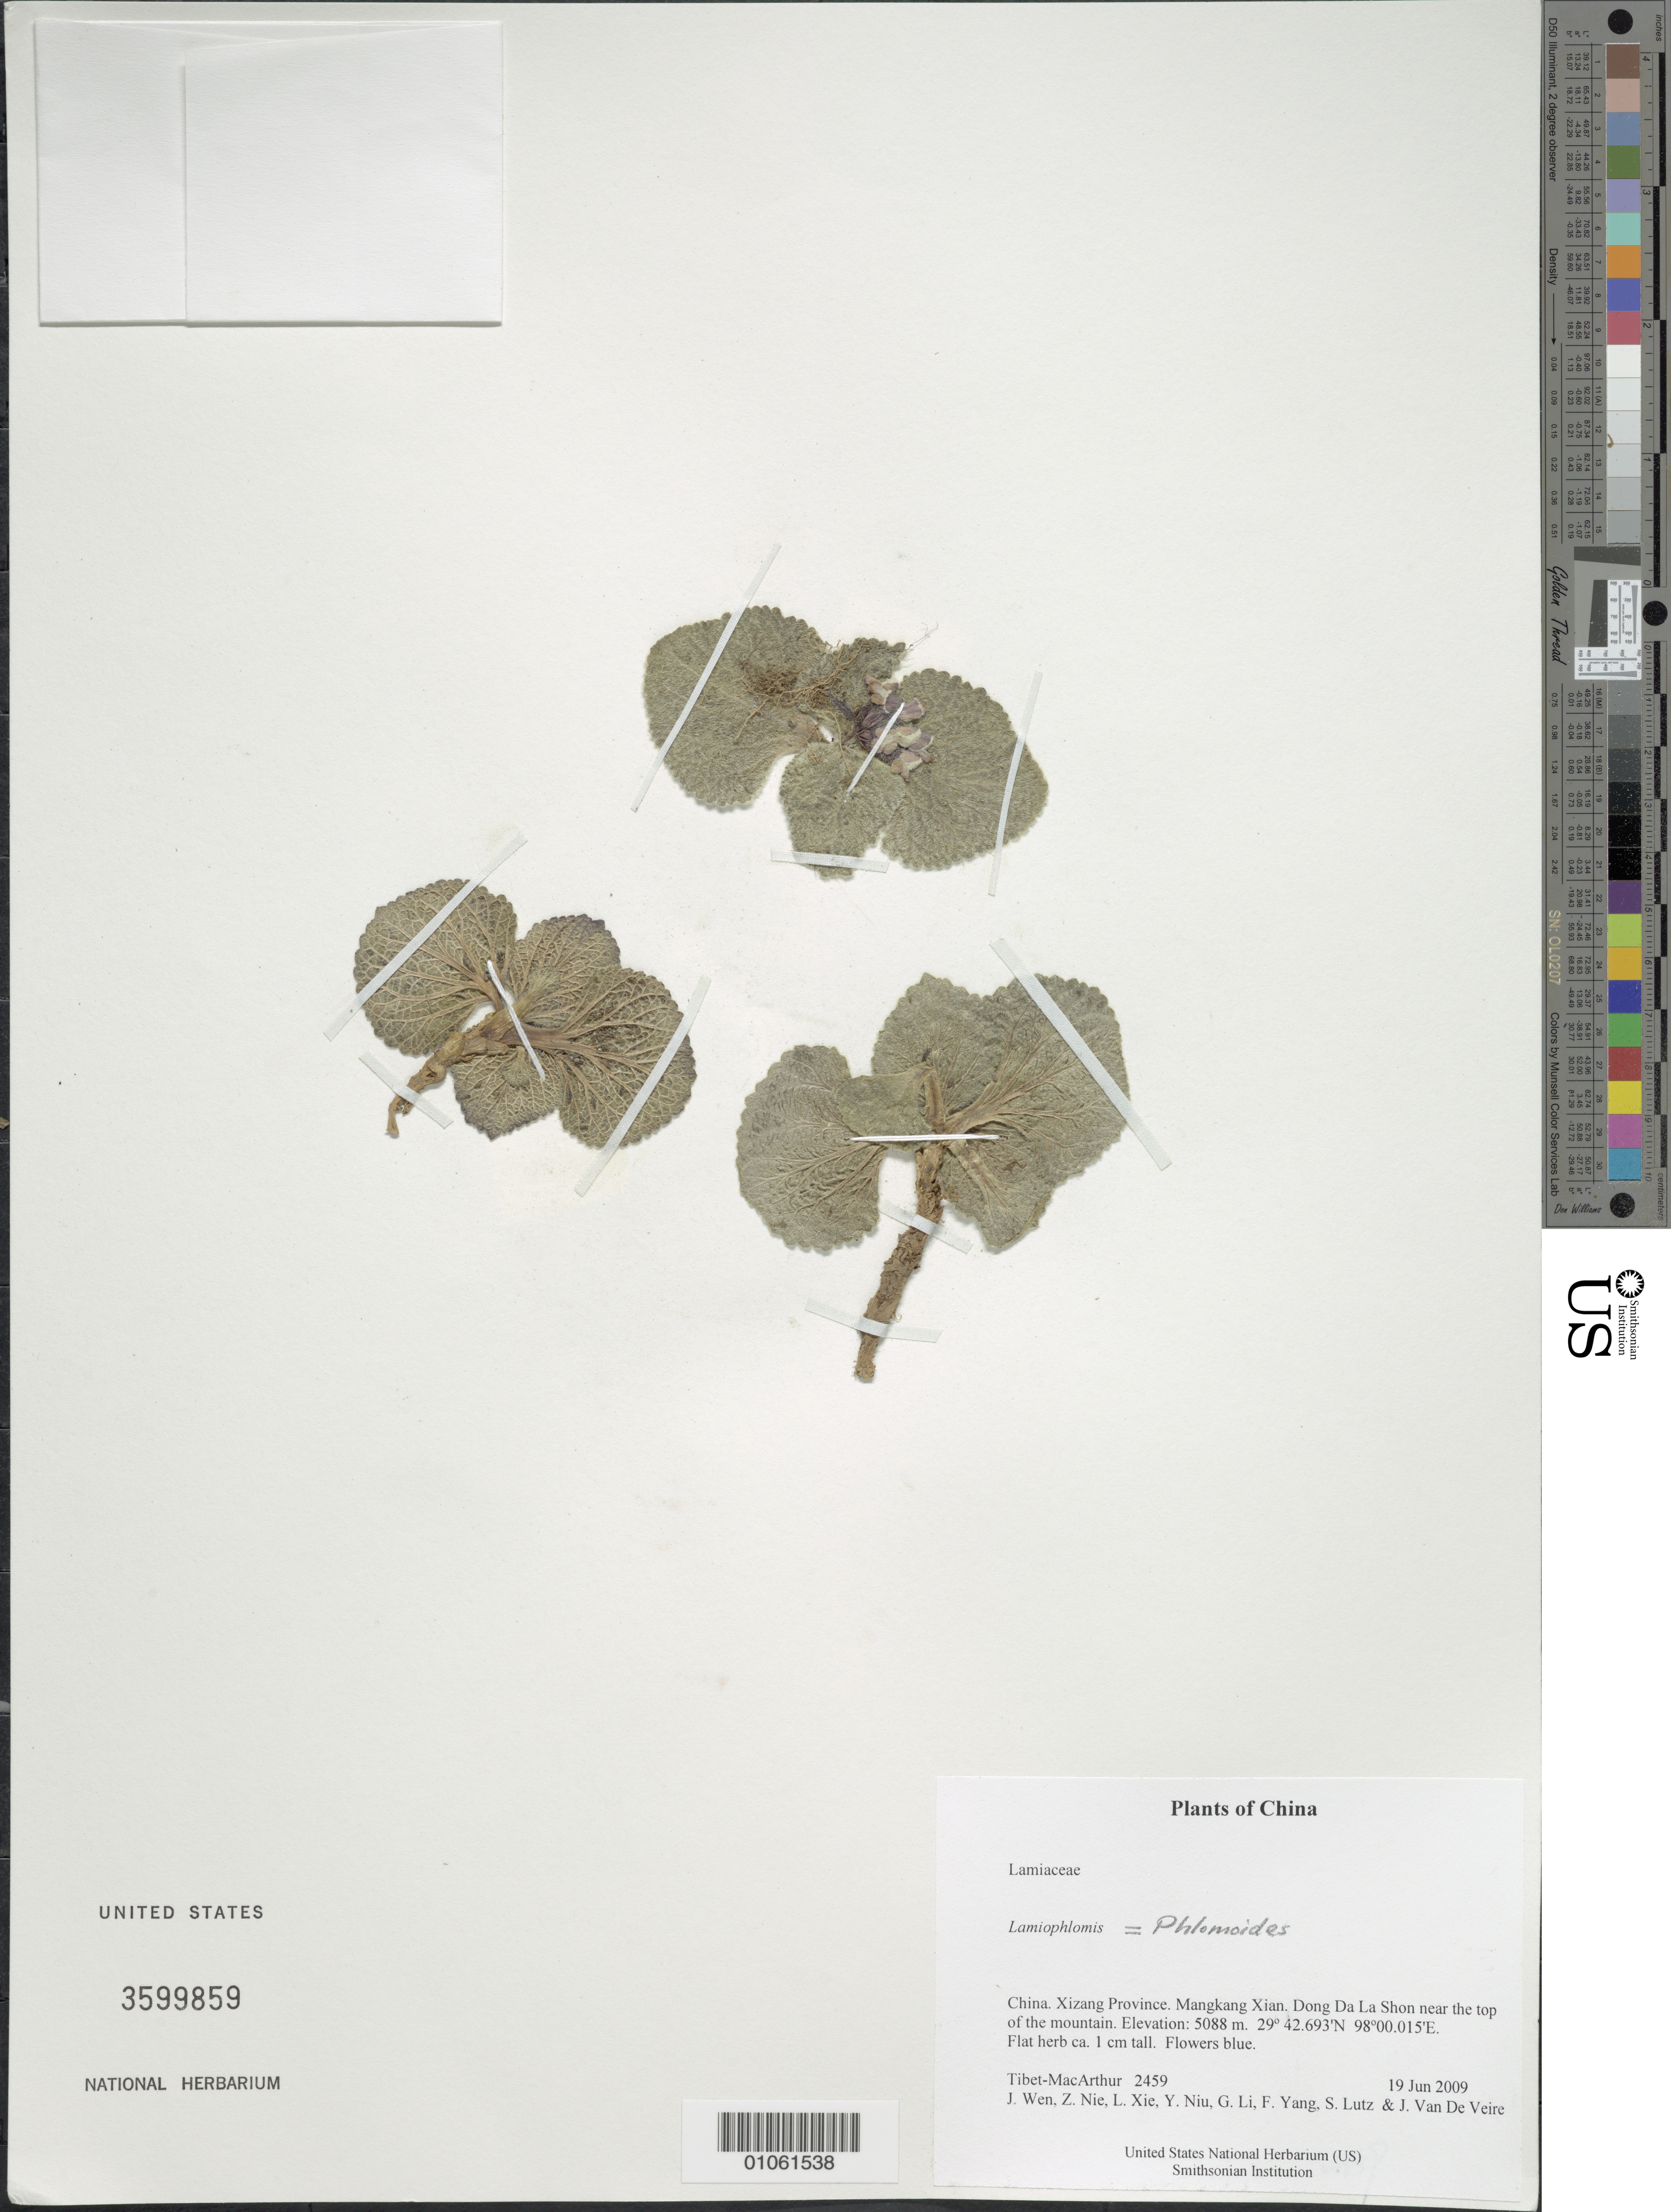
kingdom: Plantae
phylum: Tracheophyta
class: Magnoliopsida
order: Lamiales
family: Lamiaceae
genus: Lamiophlomis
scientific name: Lamiophlomis sp.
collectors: Tibet-MacArthur, J. Wen, Z. Nie, L. Xie, Y. Niu, G. Li, F. Yang, S. Lutz & J. Van De Veire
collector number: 2459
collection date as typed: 19 Jun 2009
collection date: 2009-06-19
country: China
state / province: Xizang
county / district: Mangkang Xian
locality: Dong Da La Shon near the top of the mountain.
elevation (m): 5088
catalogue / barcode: US 3599859